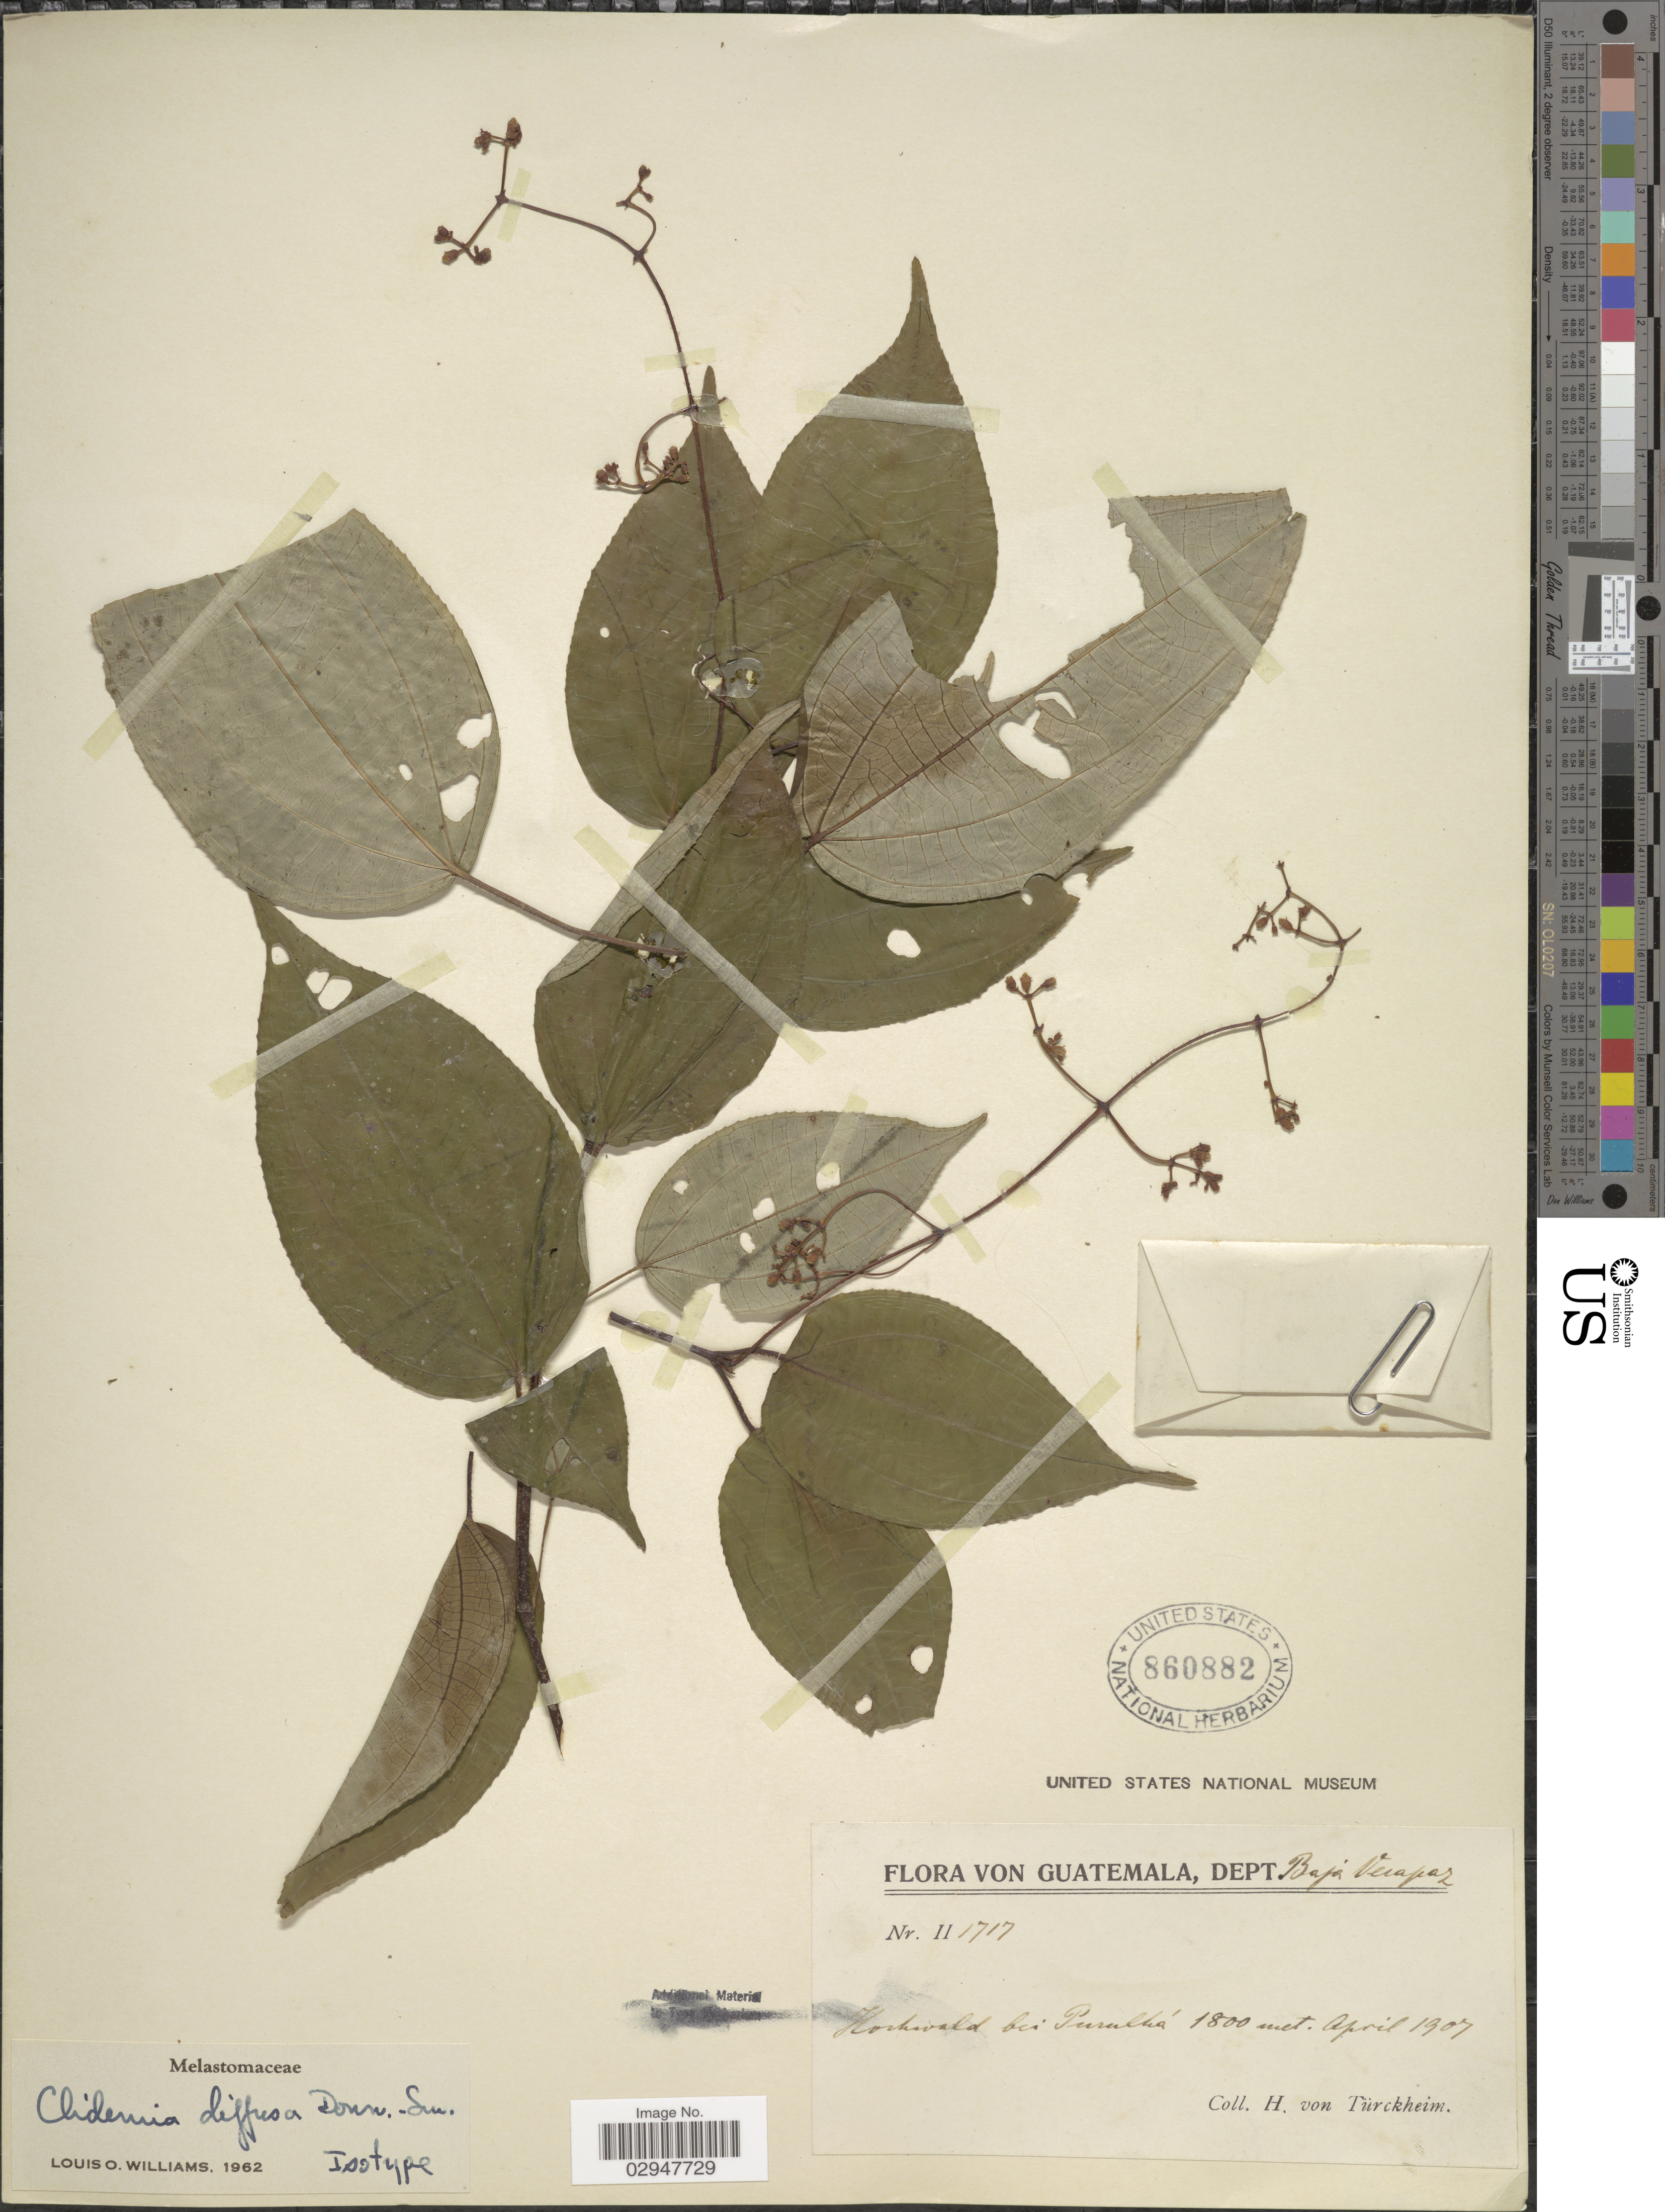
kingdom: Plantae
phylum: Tracheophyta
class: Magnoliopsida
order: Myrtales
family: Melastomataceae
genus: Clidemia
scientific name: Clidemia diffusa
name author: Donn. Sm.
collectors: H. von Türckheim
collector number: II1717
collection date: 1907-04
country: Guatemala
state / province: Baja Verapaz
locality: Dept. Baja Verapaz, Hochwald bei Purulhá.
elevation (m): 1800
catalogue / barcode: US 860882